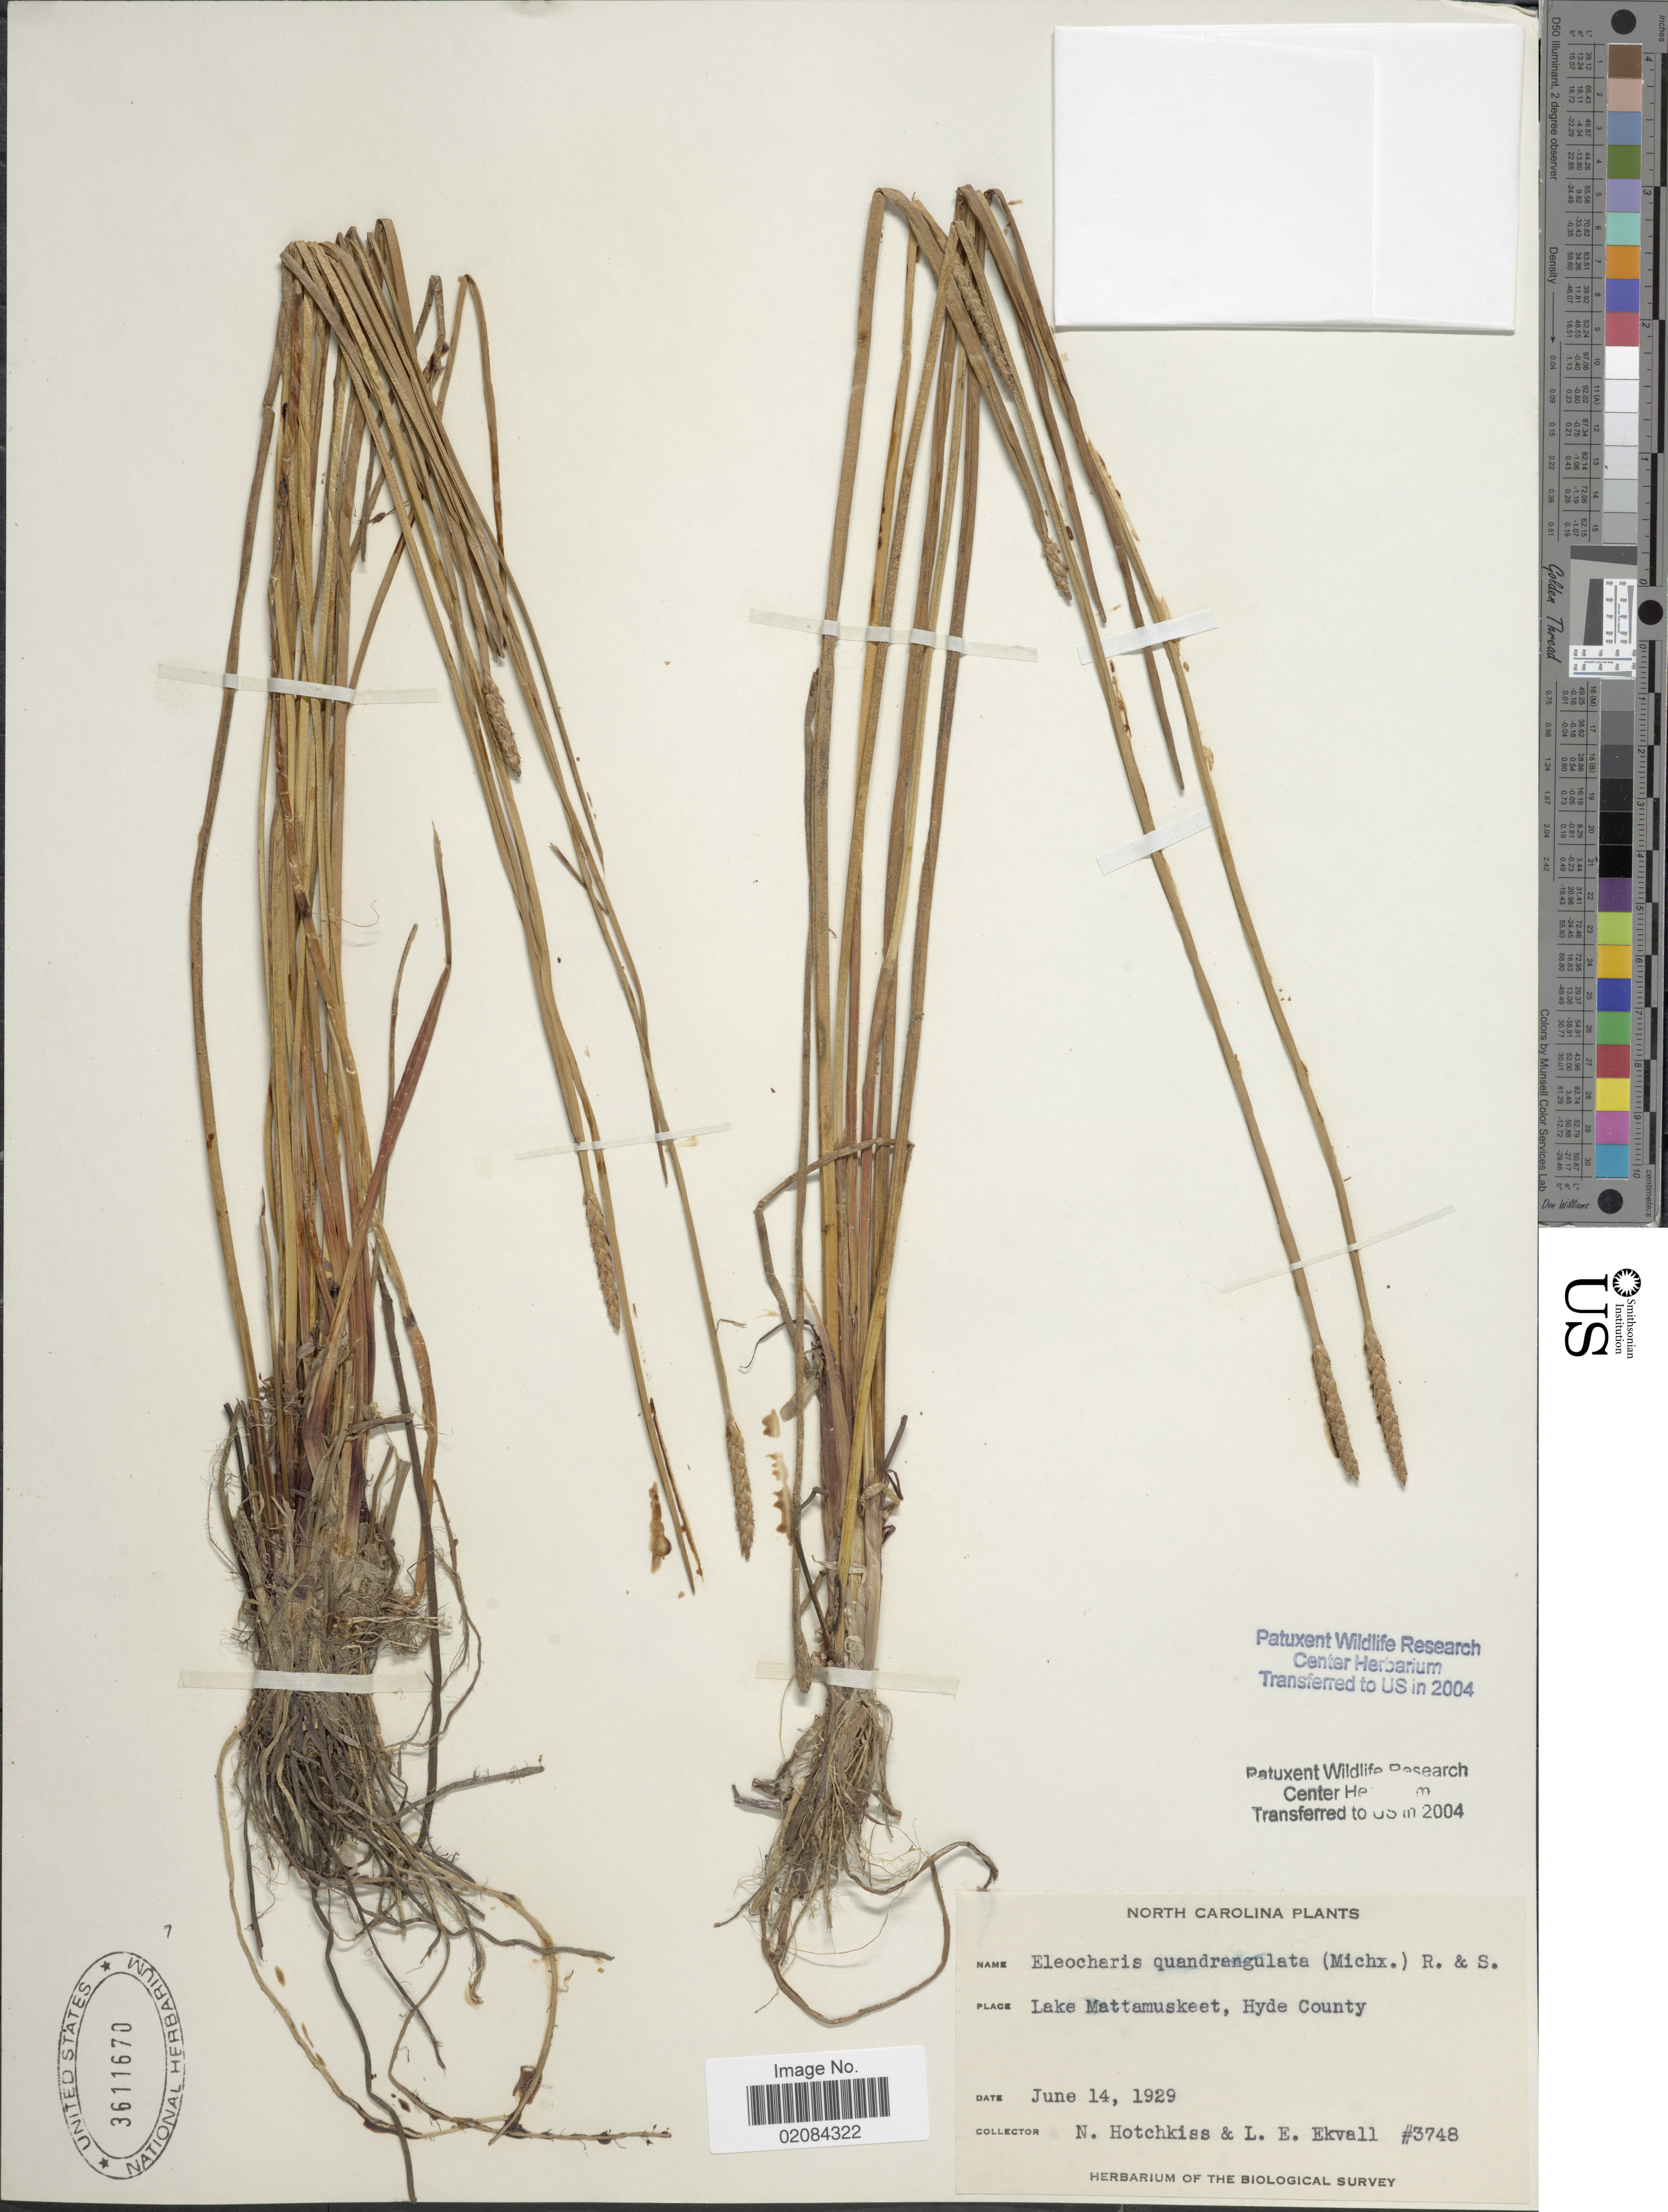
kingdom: Plantae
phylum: Tracheophyta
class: Liliopsida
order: Poales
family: Cyperaceae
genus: Eleocharis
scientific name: Eleocharis quadrangulata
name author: (Michx.) Roem. & Schult.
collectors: N. Hotchkiss & L. Ekvall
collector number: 3748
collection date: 1929-06-14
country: United States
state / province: North Carolina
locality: North Carolina. Lake mattamuskeet, Hyde County.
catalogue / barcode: US 3611670